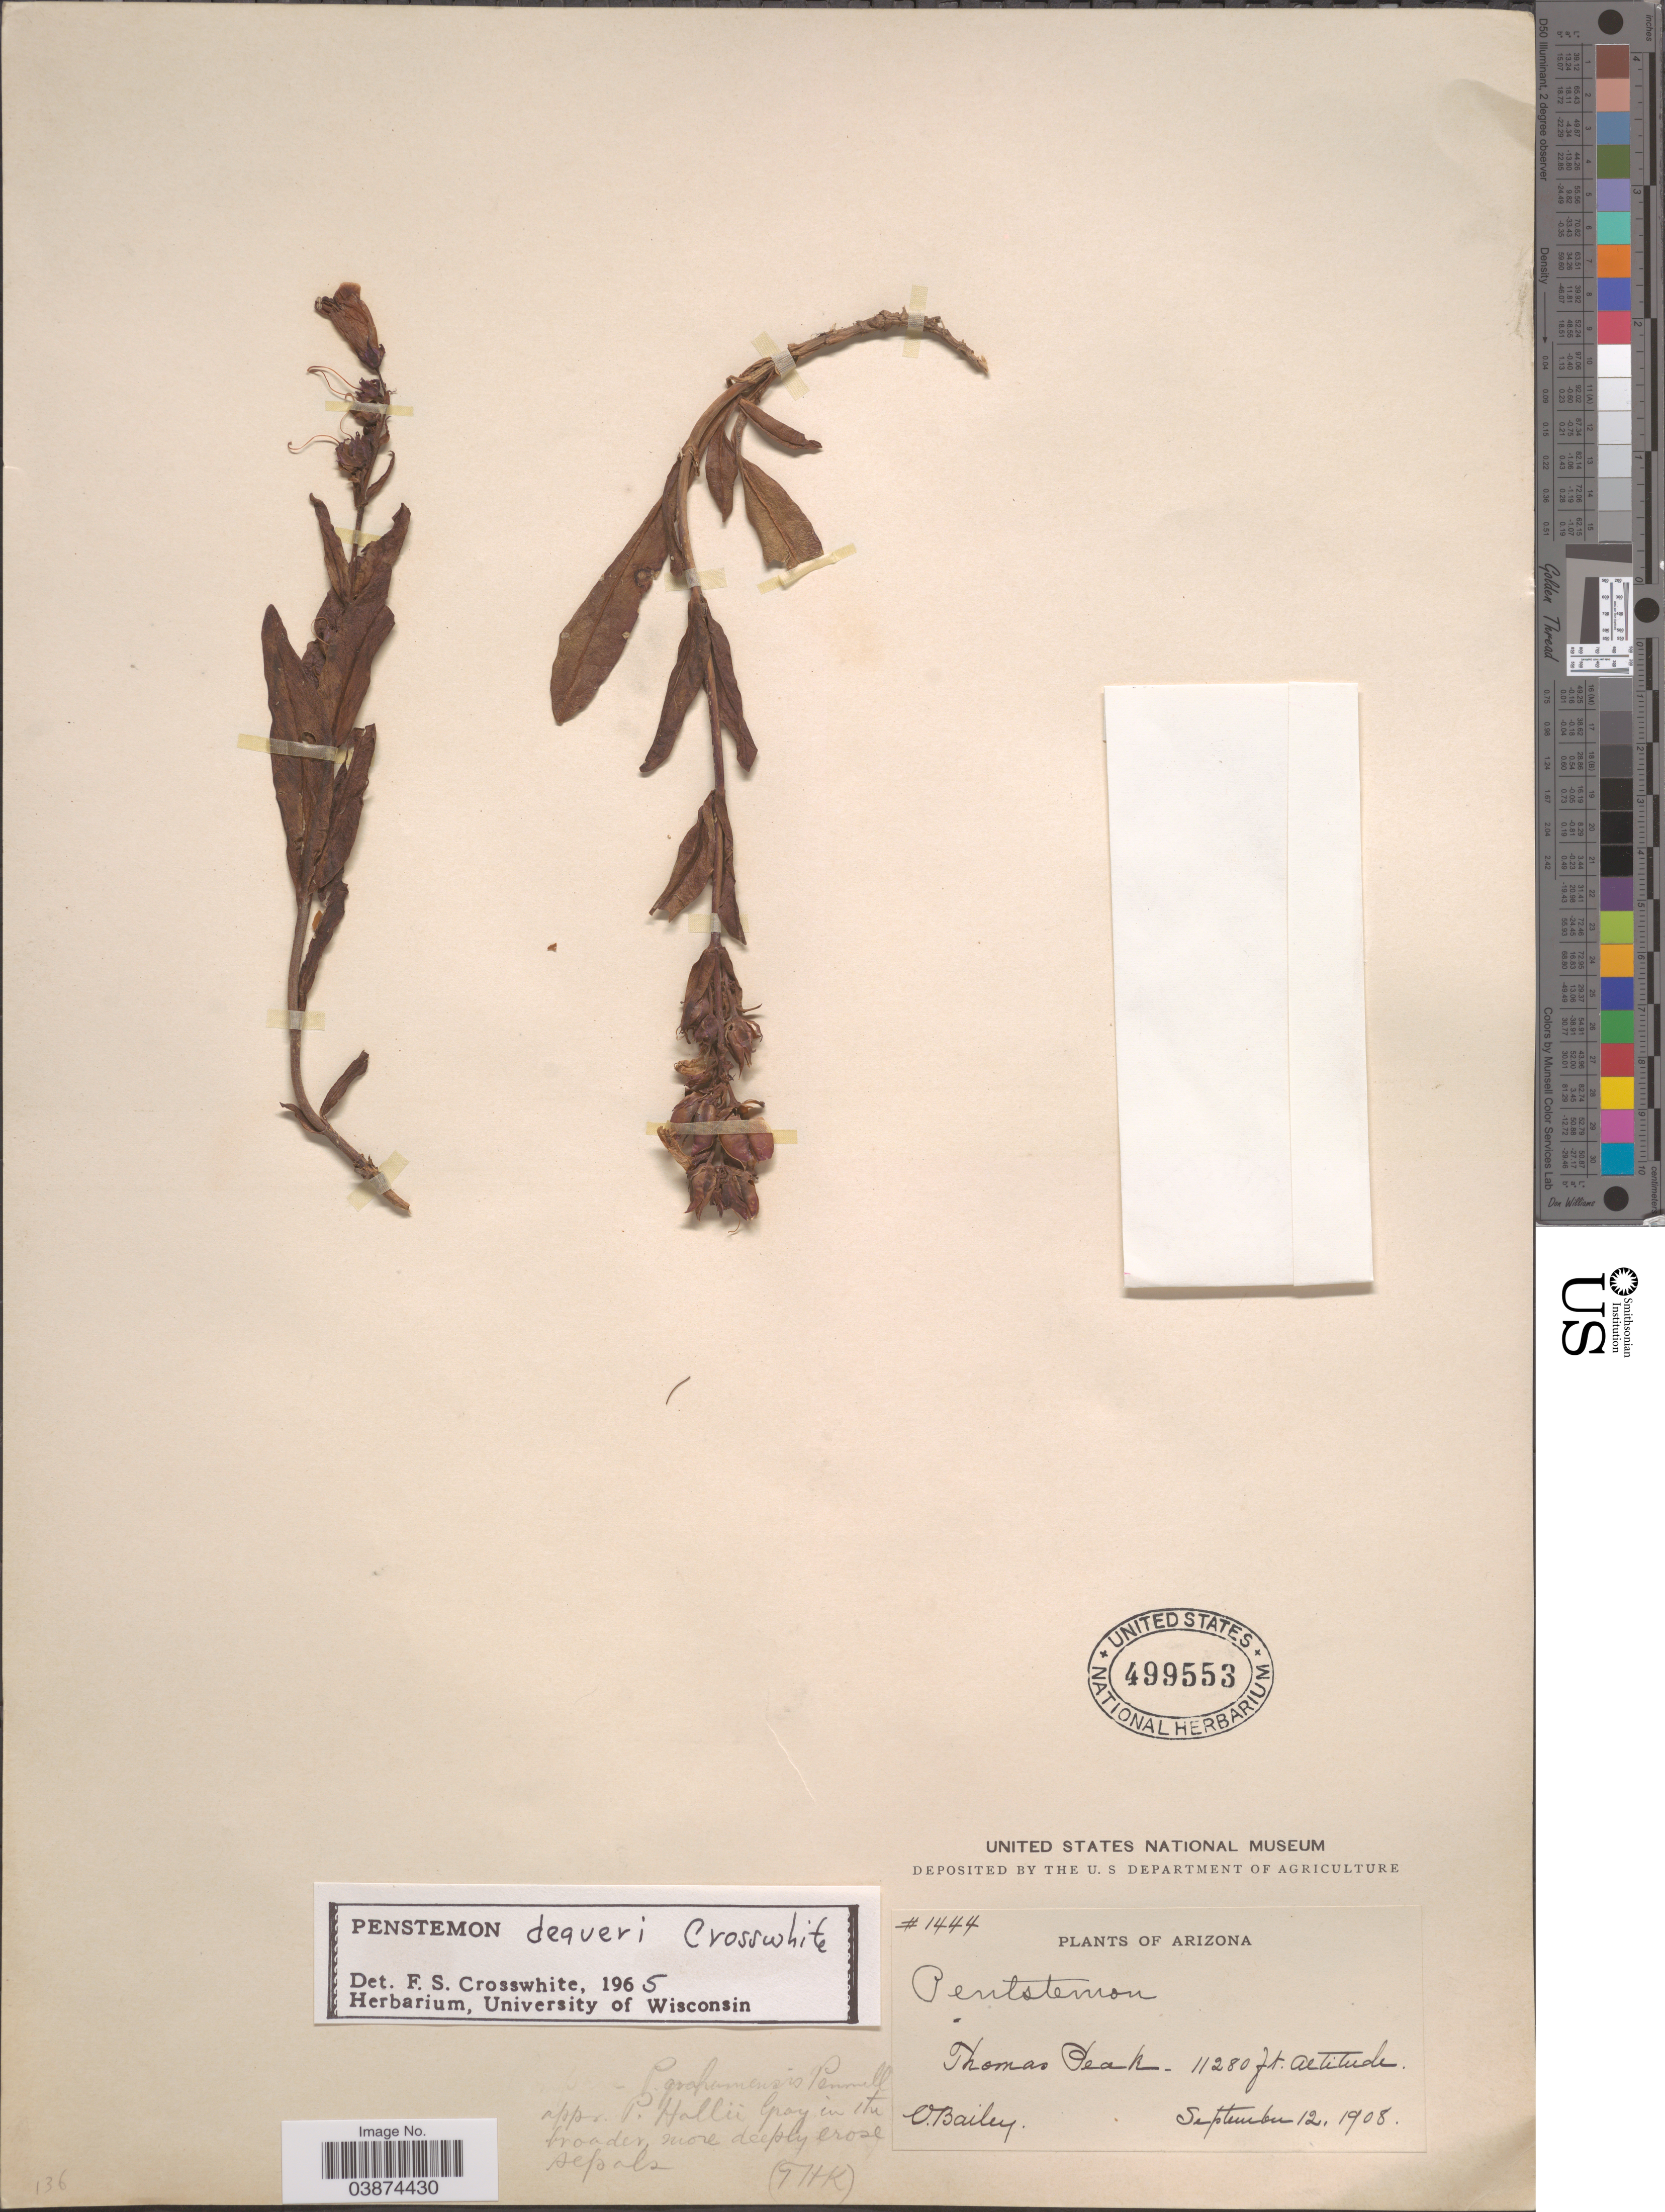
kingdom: Plantae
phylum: Tracheophyta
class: Magnoliopsida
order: Lamiales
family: Plantaginaceae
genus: Penstemon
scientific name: Penstemon deaveri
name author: Crosswh.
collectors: O. Bailey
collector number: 1444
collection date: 1908-09-12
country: United States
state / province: Arizona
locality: Thomas Peak.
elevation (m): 3438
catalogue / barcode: US 499553